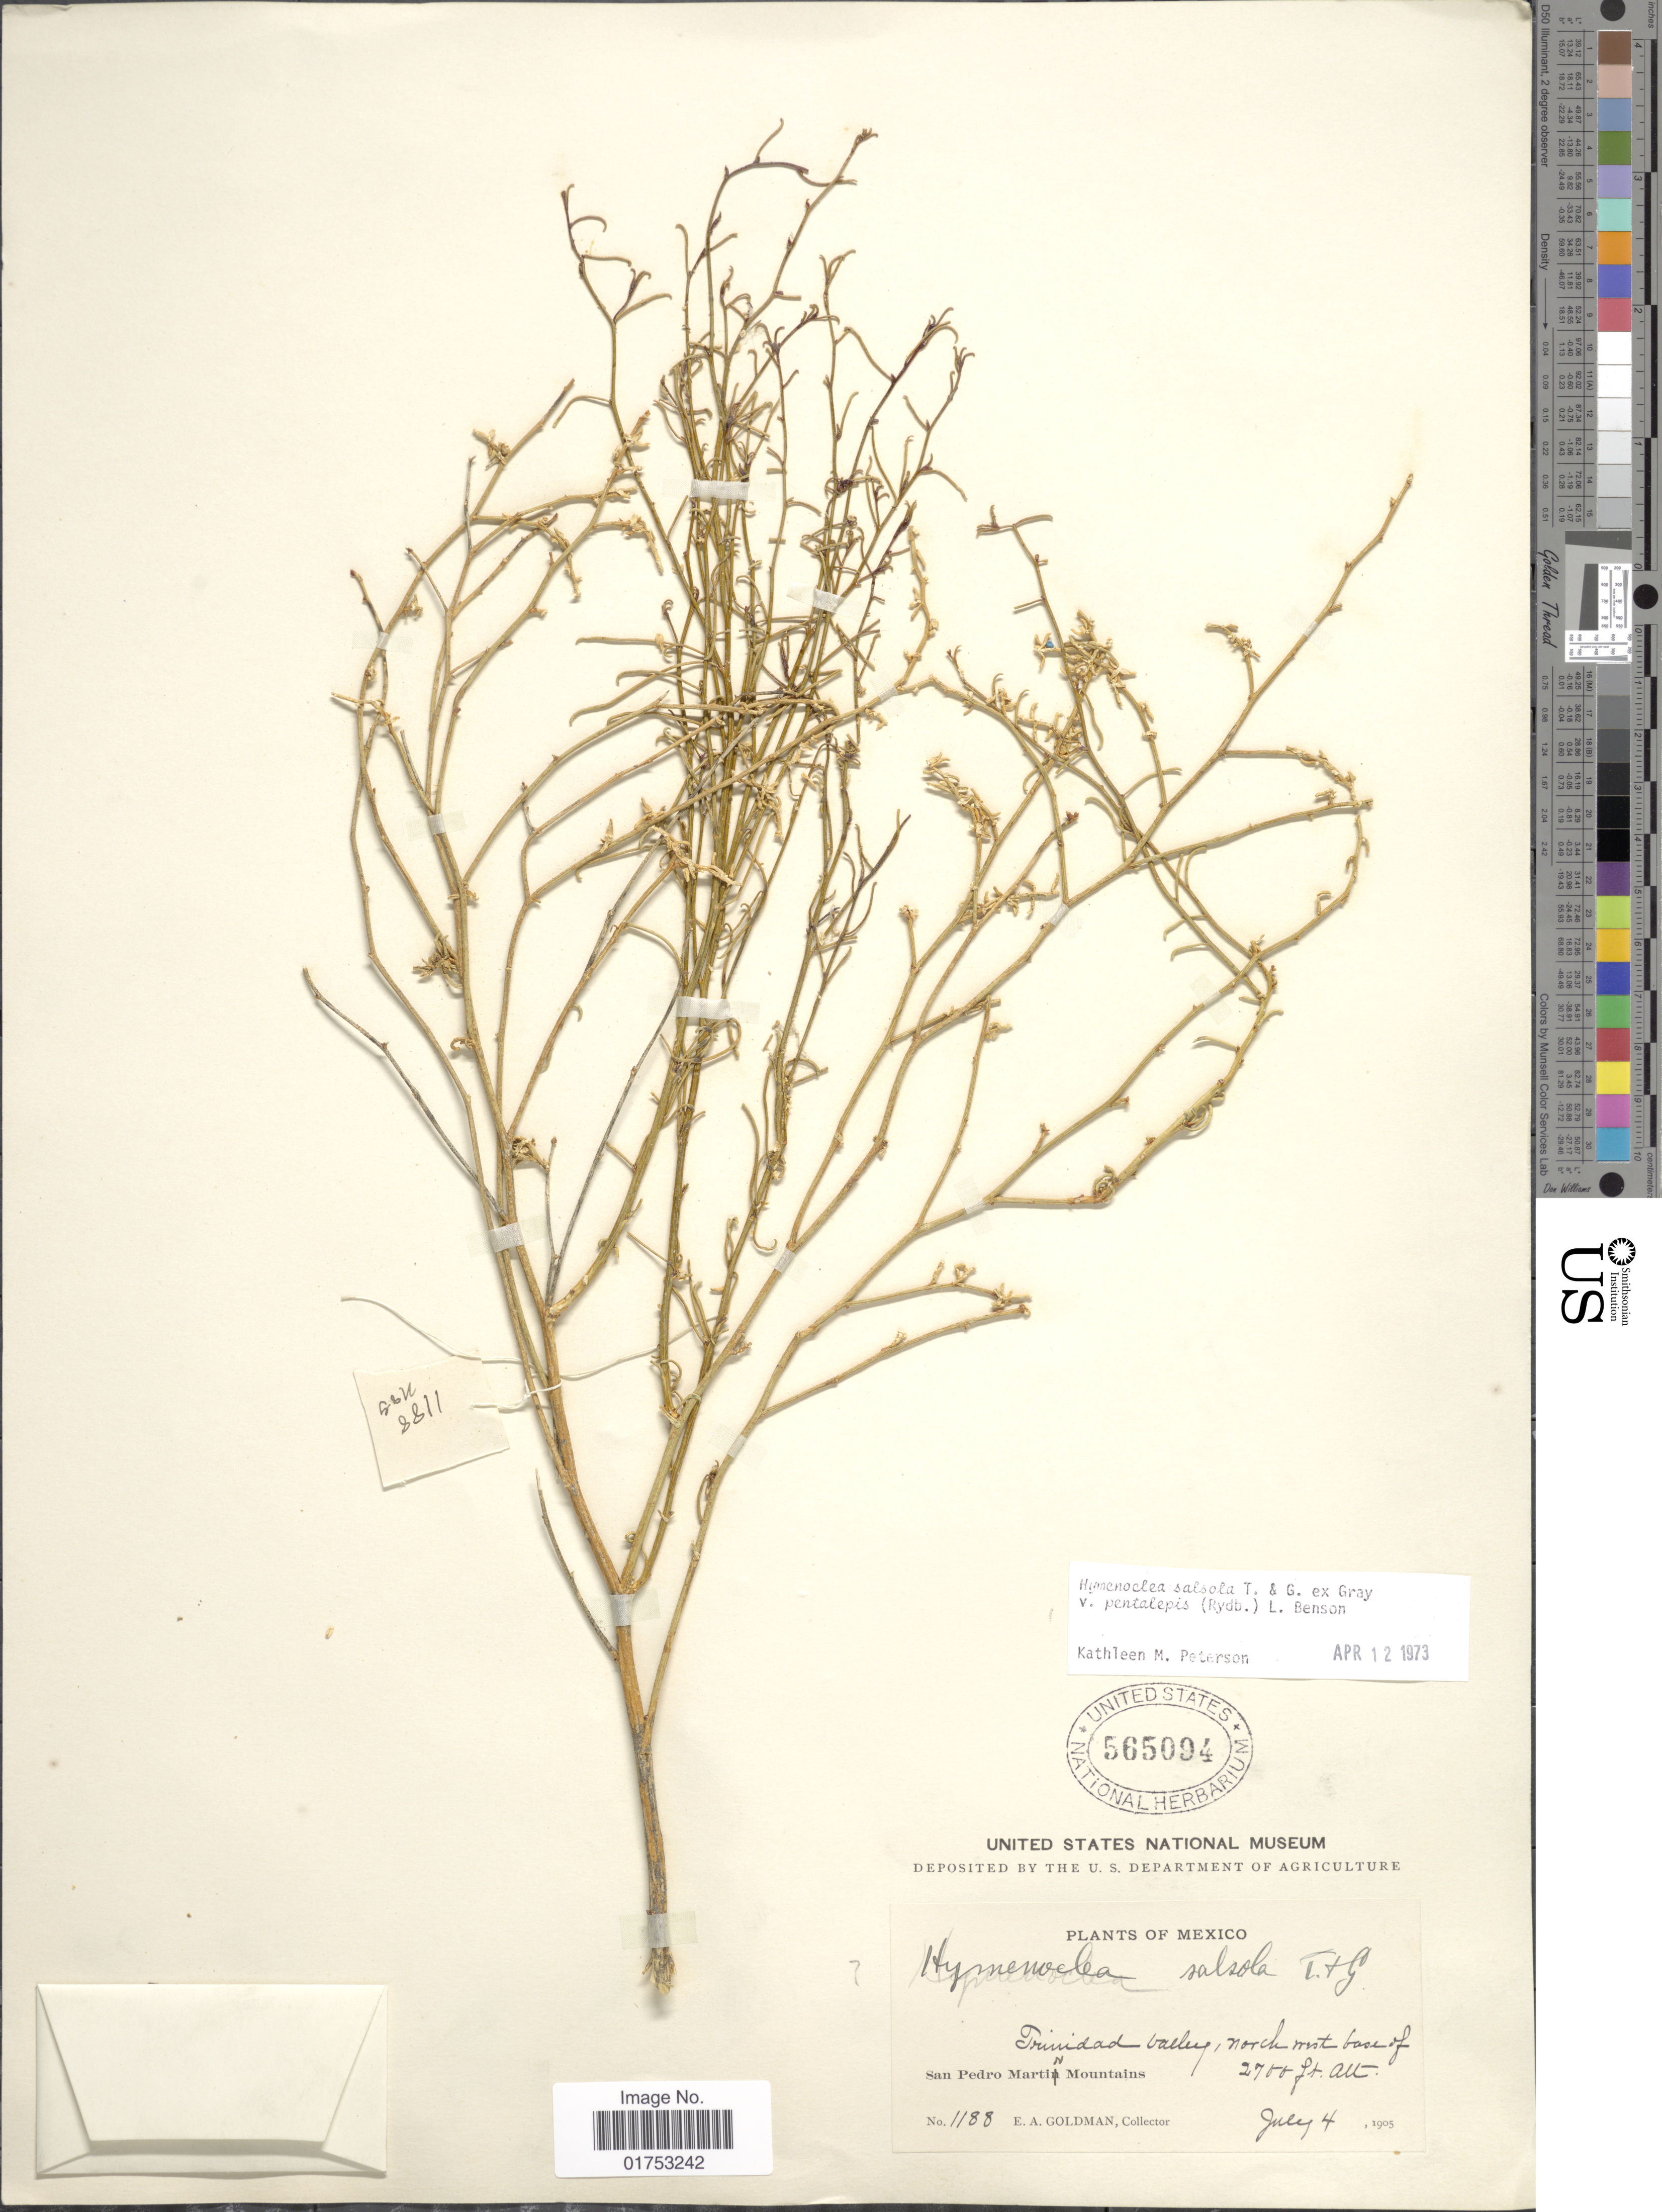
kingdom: Plantae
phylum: Tracheophyta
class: Magnoliopsida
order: Asterales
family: Asteraceae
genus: Hymenoclea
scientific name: Hymenoclea pentalepis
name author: Torr.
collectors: E. A. Goldman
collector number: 1188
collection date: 1905-07-04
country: Mexico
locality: Trinidad Valley, north west base of San Pedro Martin Mountains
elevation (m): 823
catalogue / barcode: US 565094